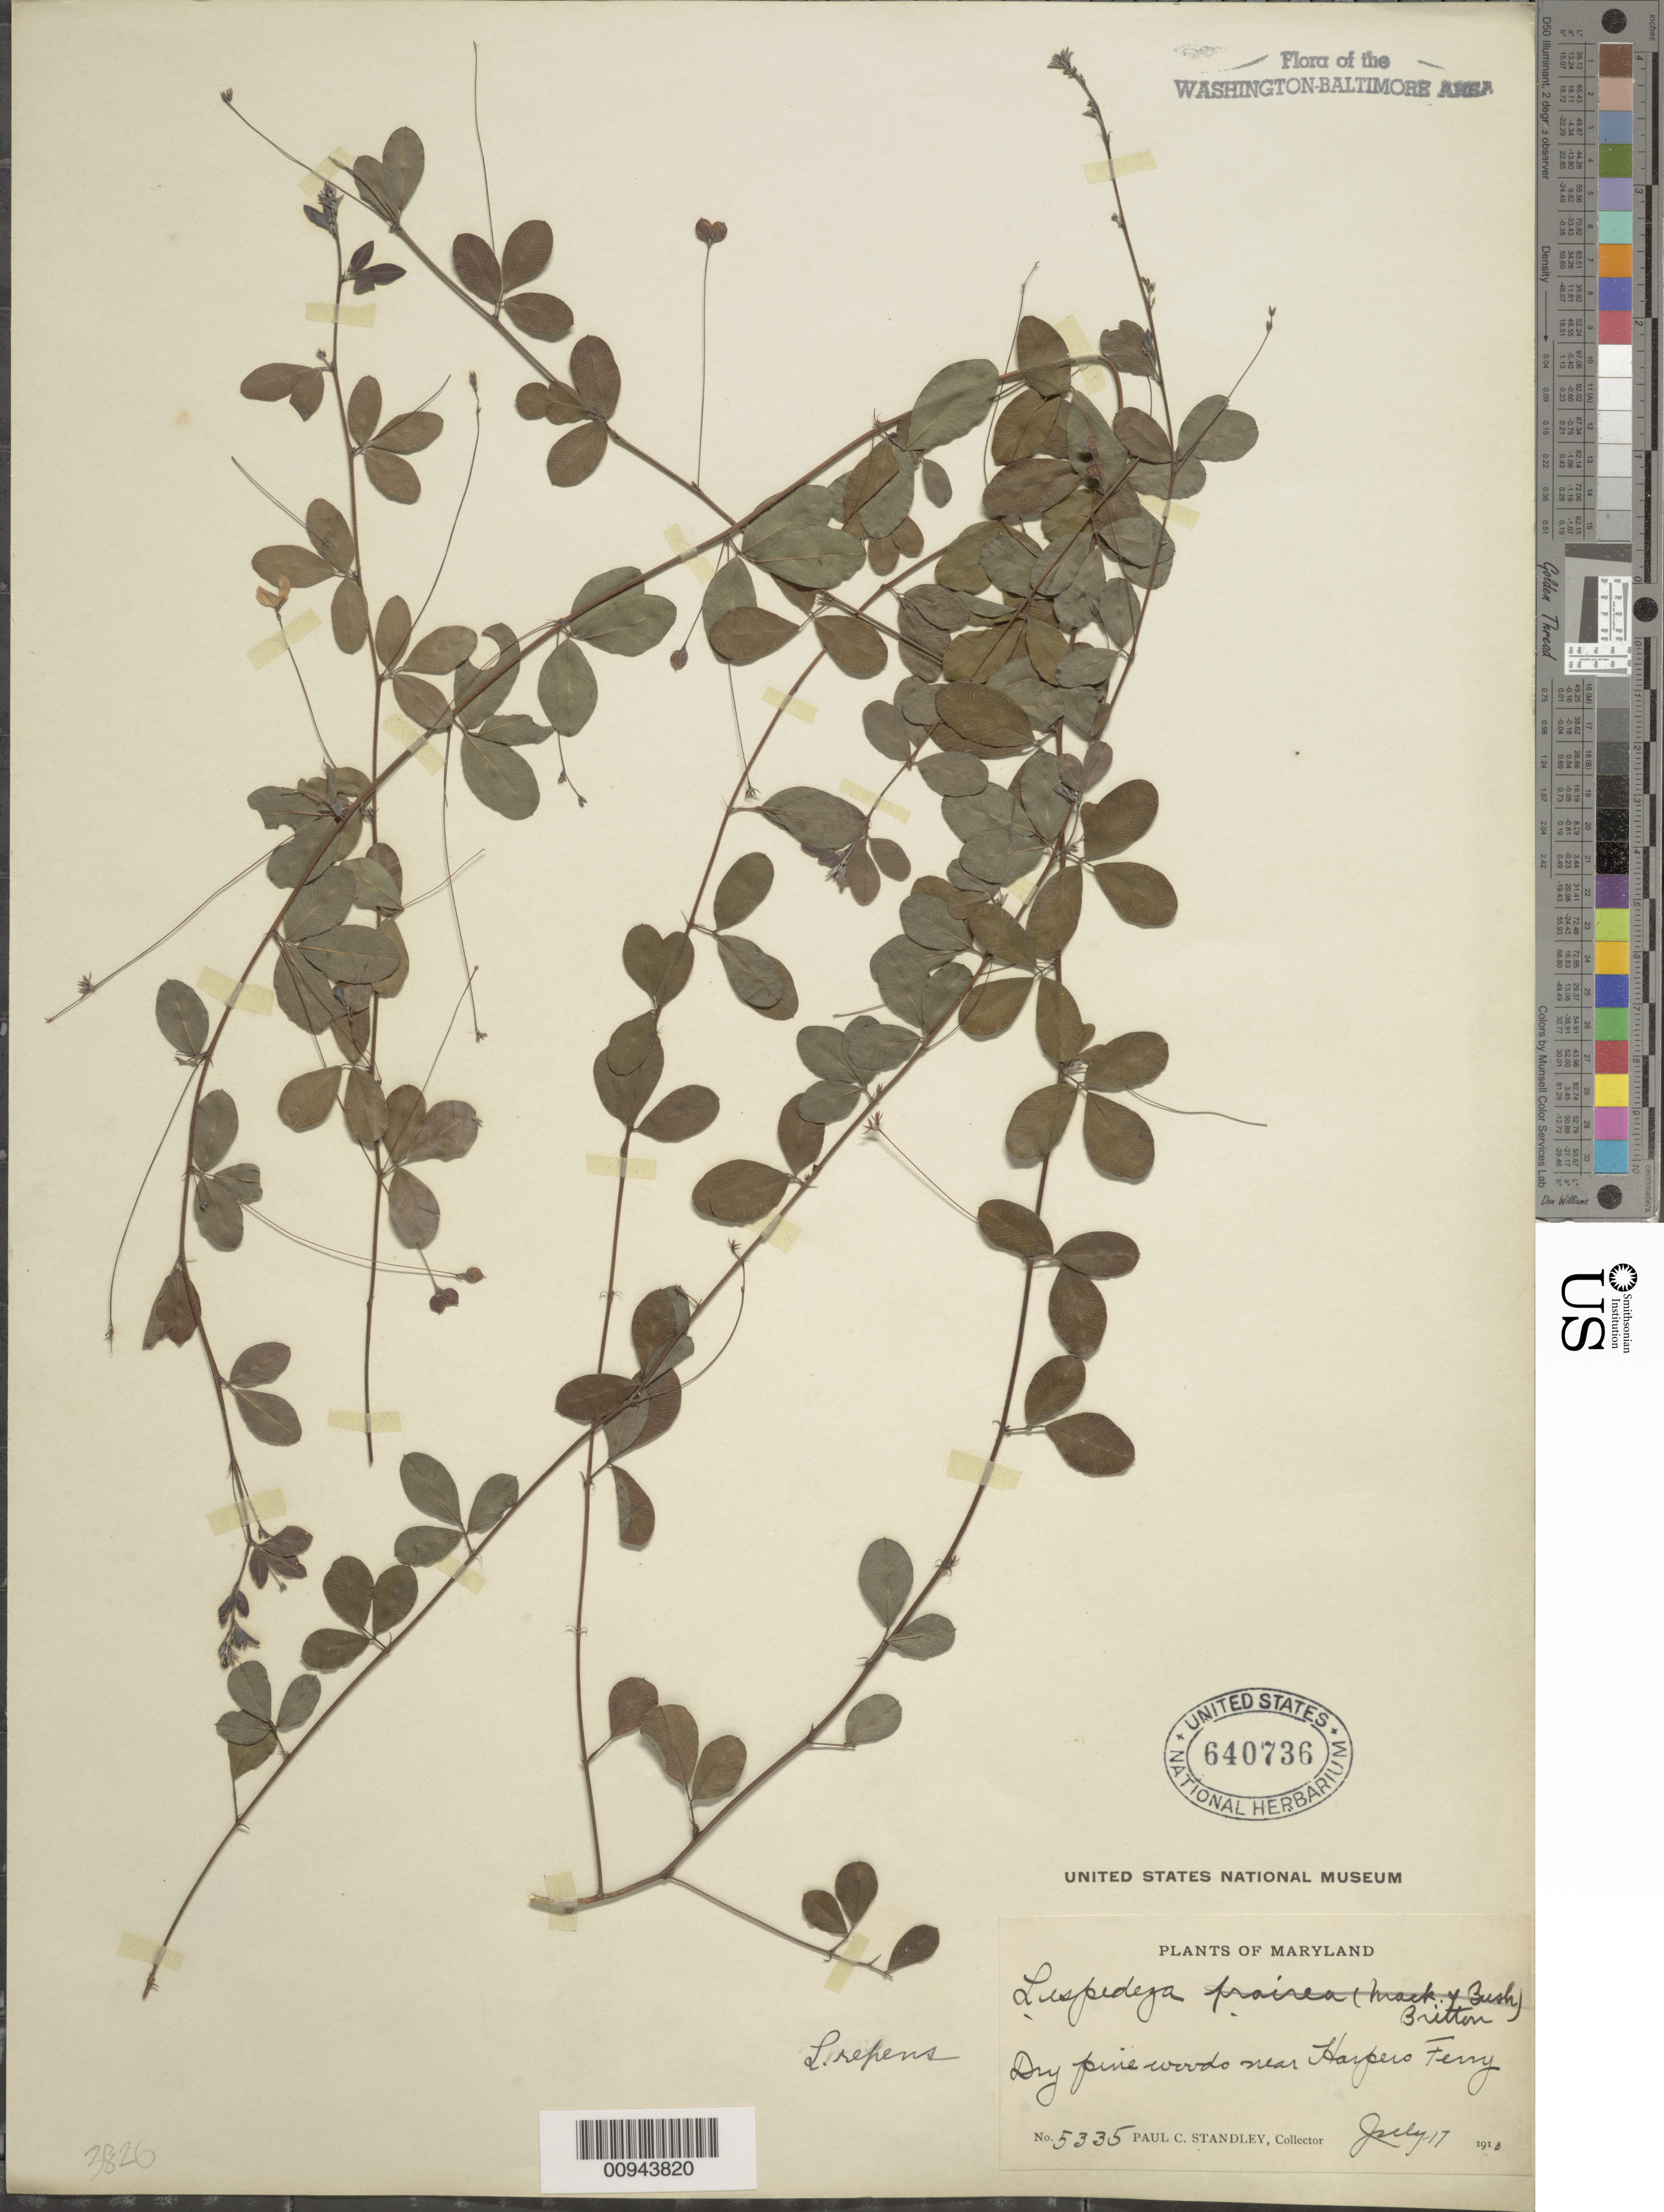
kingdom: Plantae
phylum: Tracheophyta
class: Magnoliopsida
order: Fabales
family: Fabaceae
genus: Lespedeza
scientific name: Lespedeza repens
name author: (L.) W.P.C. Barton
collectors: P. C. Standley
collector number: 5335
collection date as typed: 17 Jul 1910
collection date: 1910-07-17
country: United States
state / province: Maryland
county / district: Washington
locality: Near Harper's Ferry.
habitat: dry pine woods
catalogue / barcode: US 640736